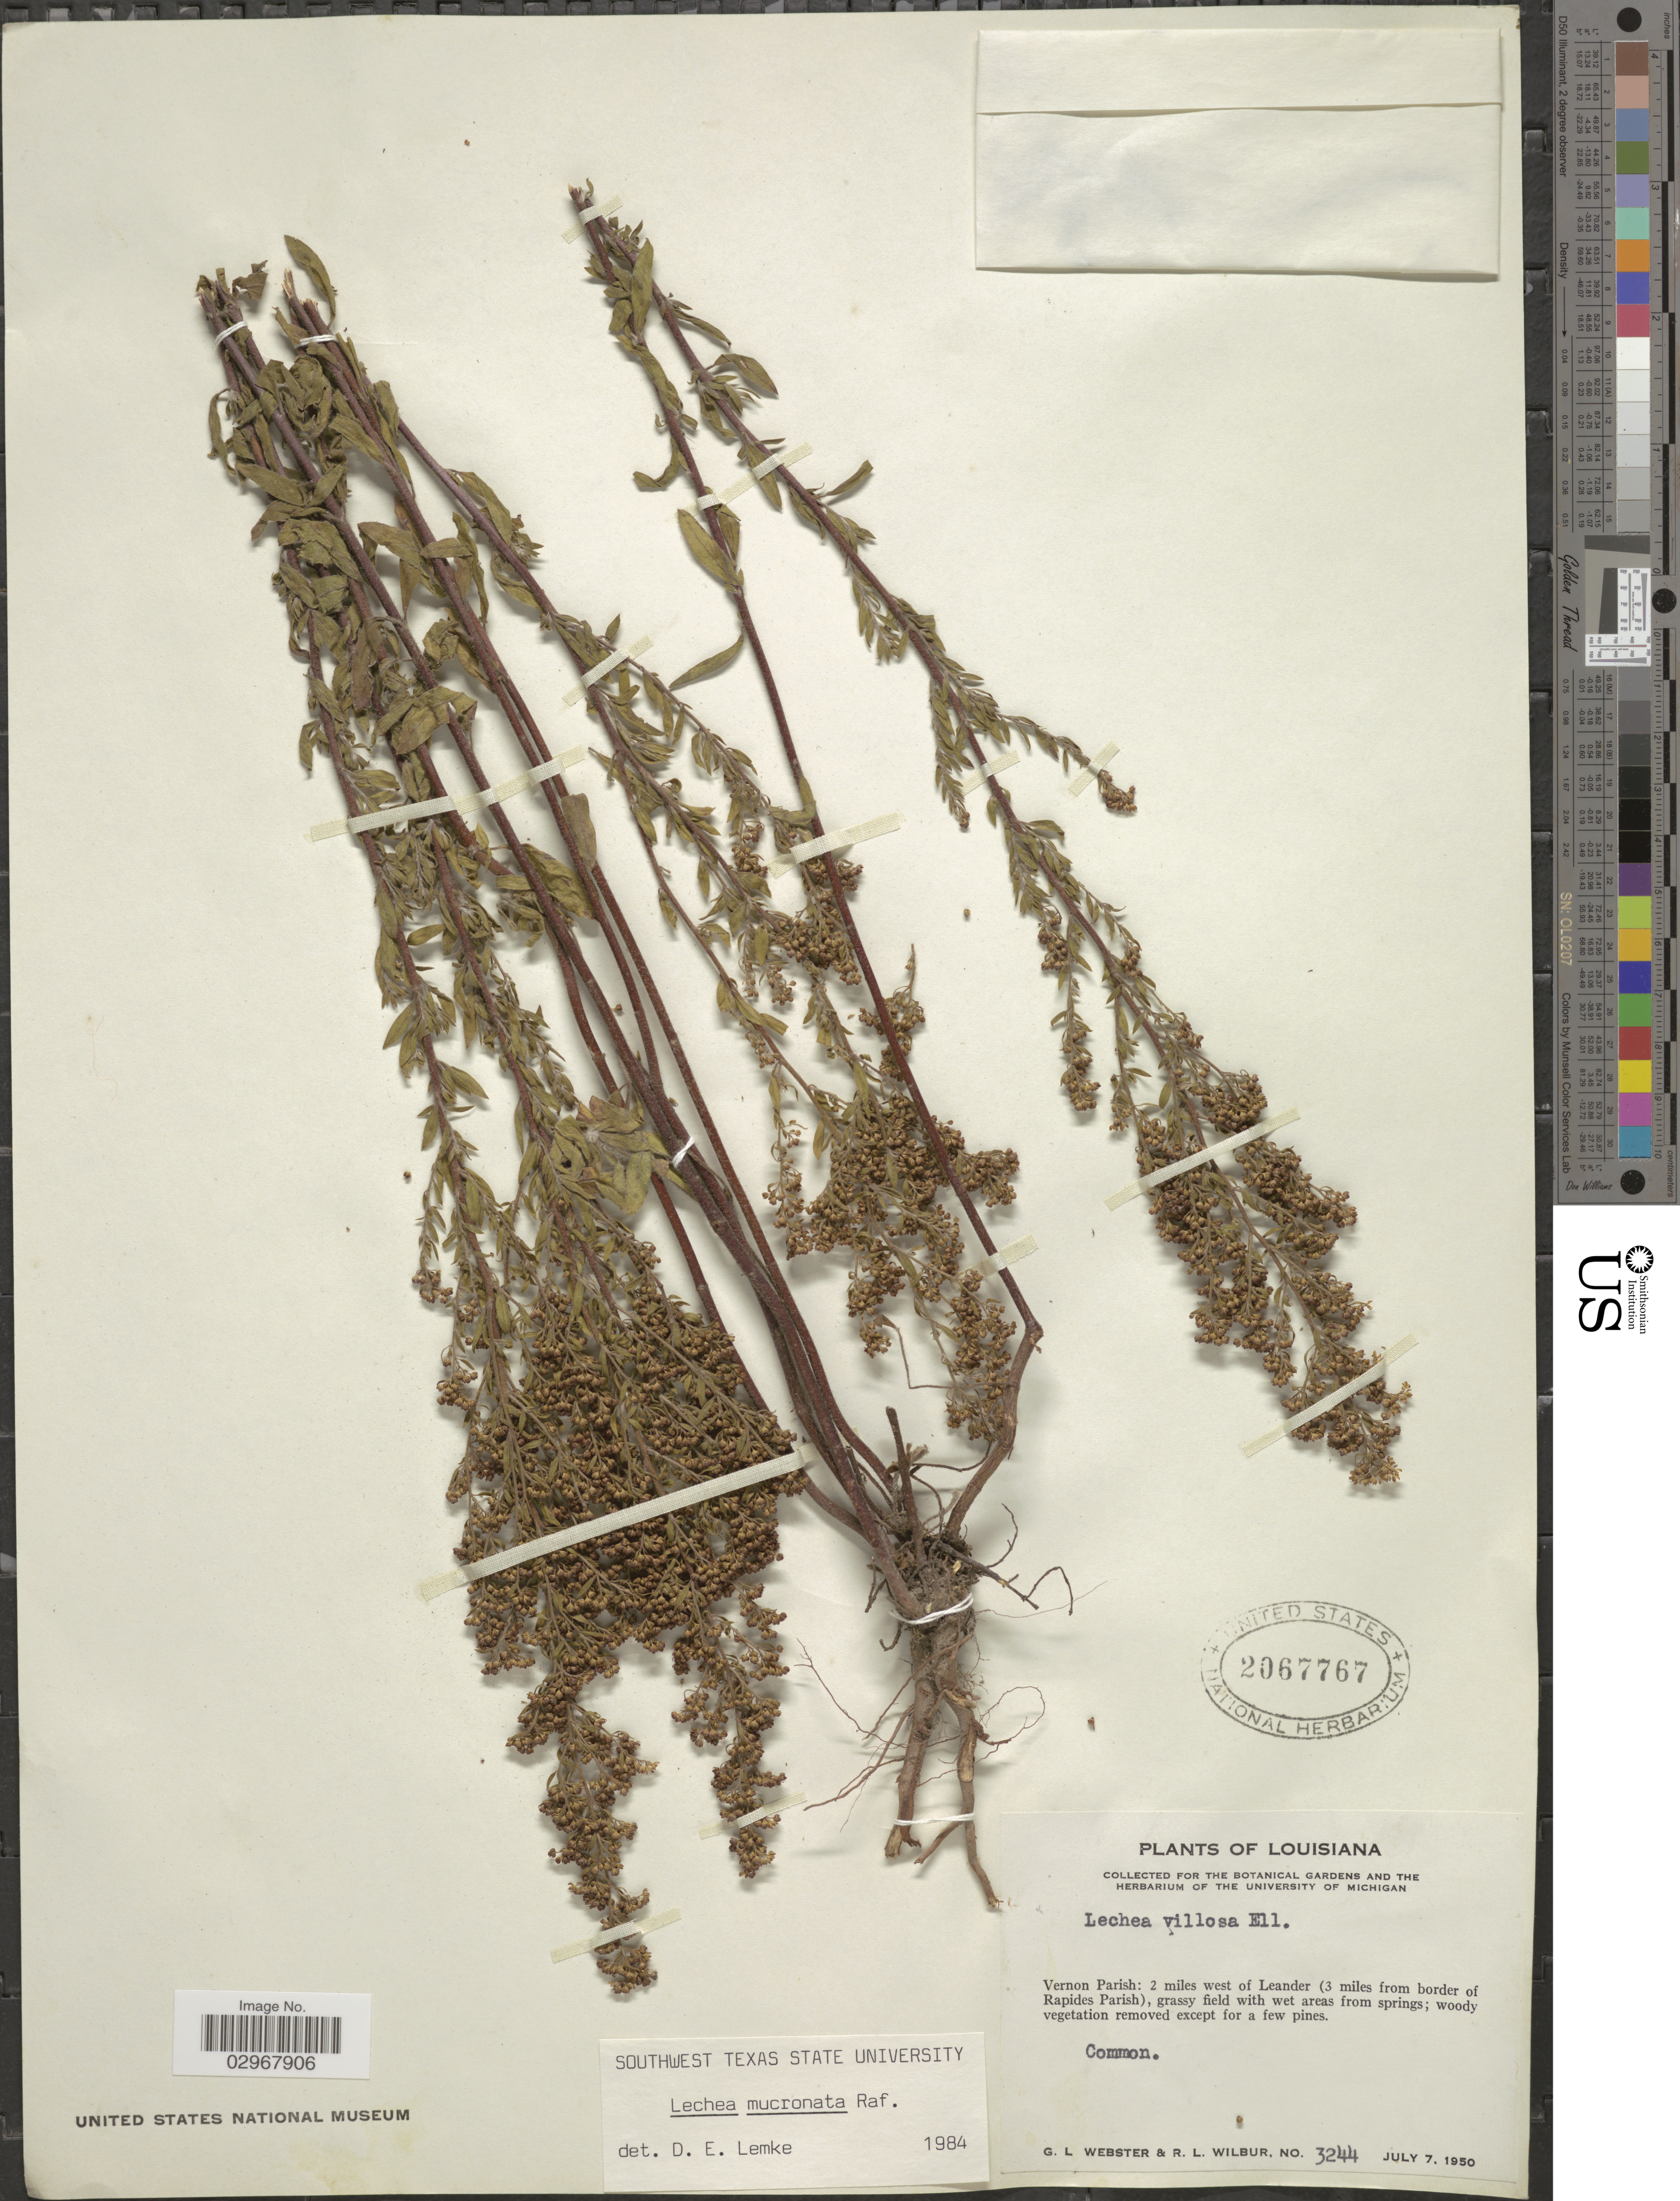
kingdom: Plantae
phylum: Tracheophyta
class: Magnoliopsida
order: Malvales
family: Cistaceae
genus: Lechea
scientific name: Lechea mucronata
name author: Raf.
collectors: G. L. Webster & R. L. Wilbur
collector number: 3244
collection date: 1950-07-07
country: United States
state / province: Louisiana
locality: Vernon Parish: 2 miles west of Leander (3 miles from border of Rapides Parish).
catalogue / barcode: US 2067767